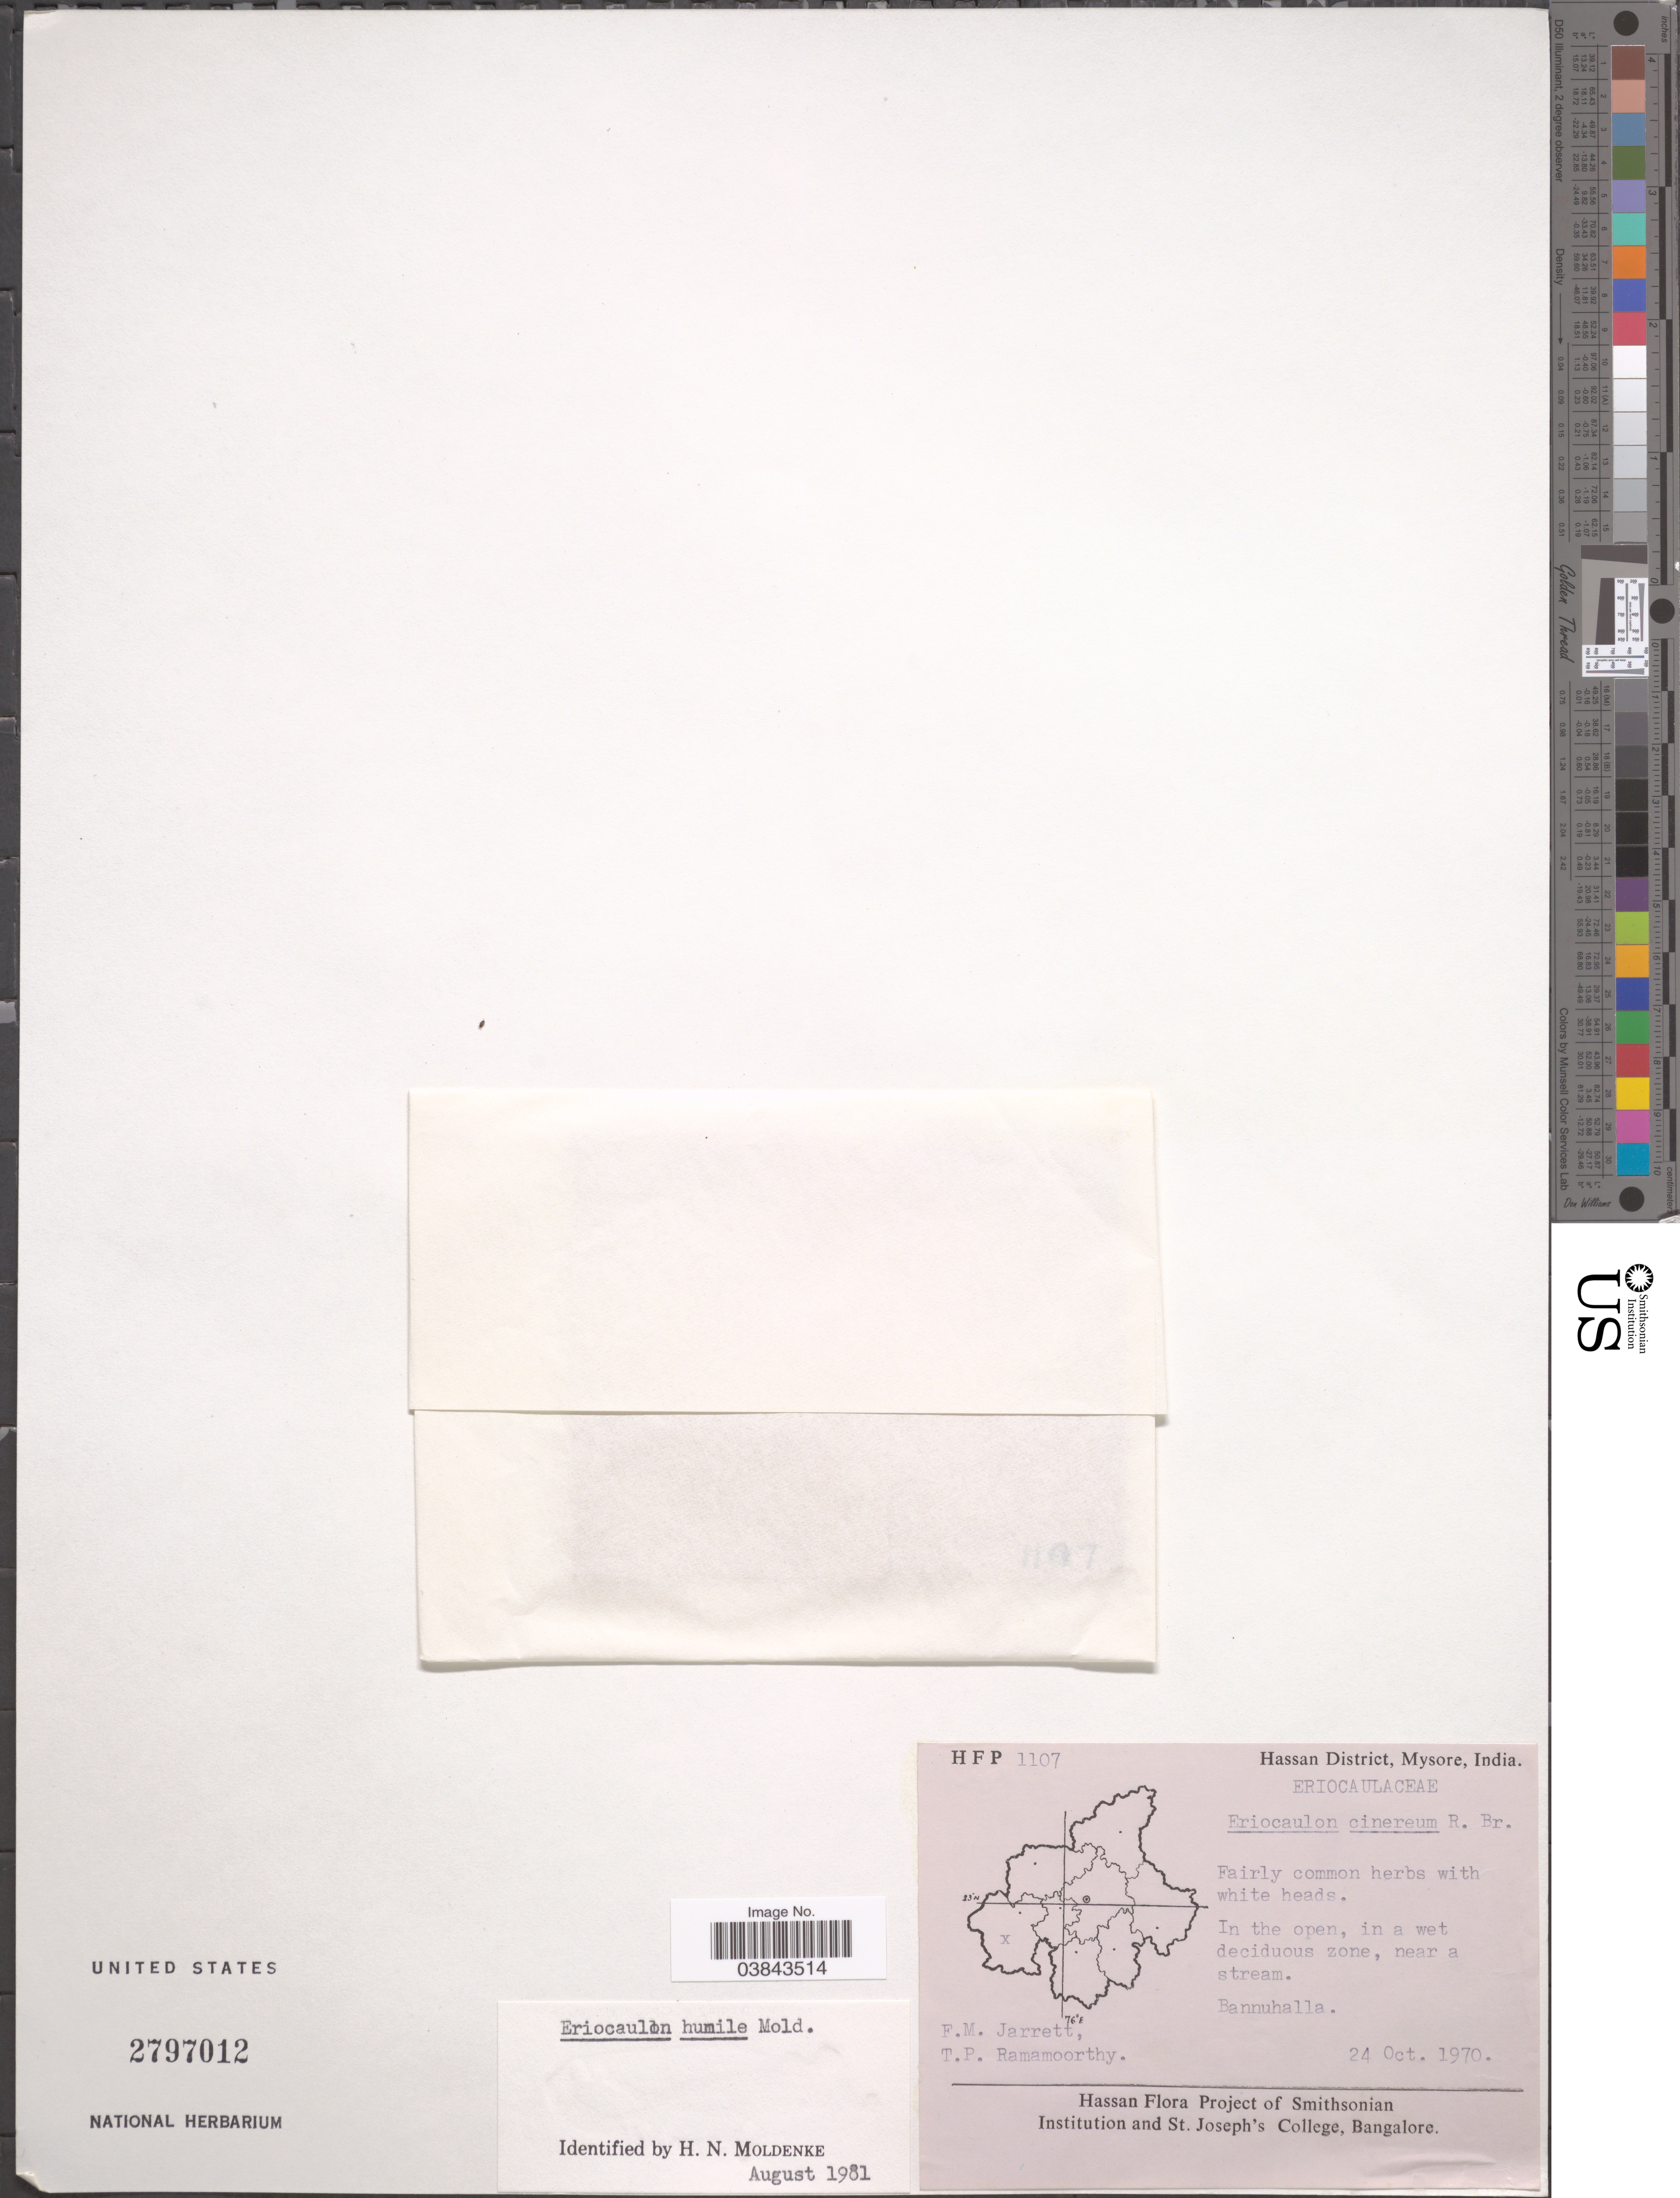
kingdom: Plantae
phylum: Tracheophyta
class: Liliopsida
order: Poales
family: Eriocaulaceae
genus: Eriocaulon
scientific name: Eriocaulon humile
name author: Moldenke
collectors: F. M. Jarrett & T. P. Ramamoorthy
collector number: HFP 1107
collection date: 1970-10-24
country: India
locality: Hassan District, Mysore. Bannuhalla.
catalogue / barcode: US 2797012